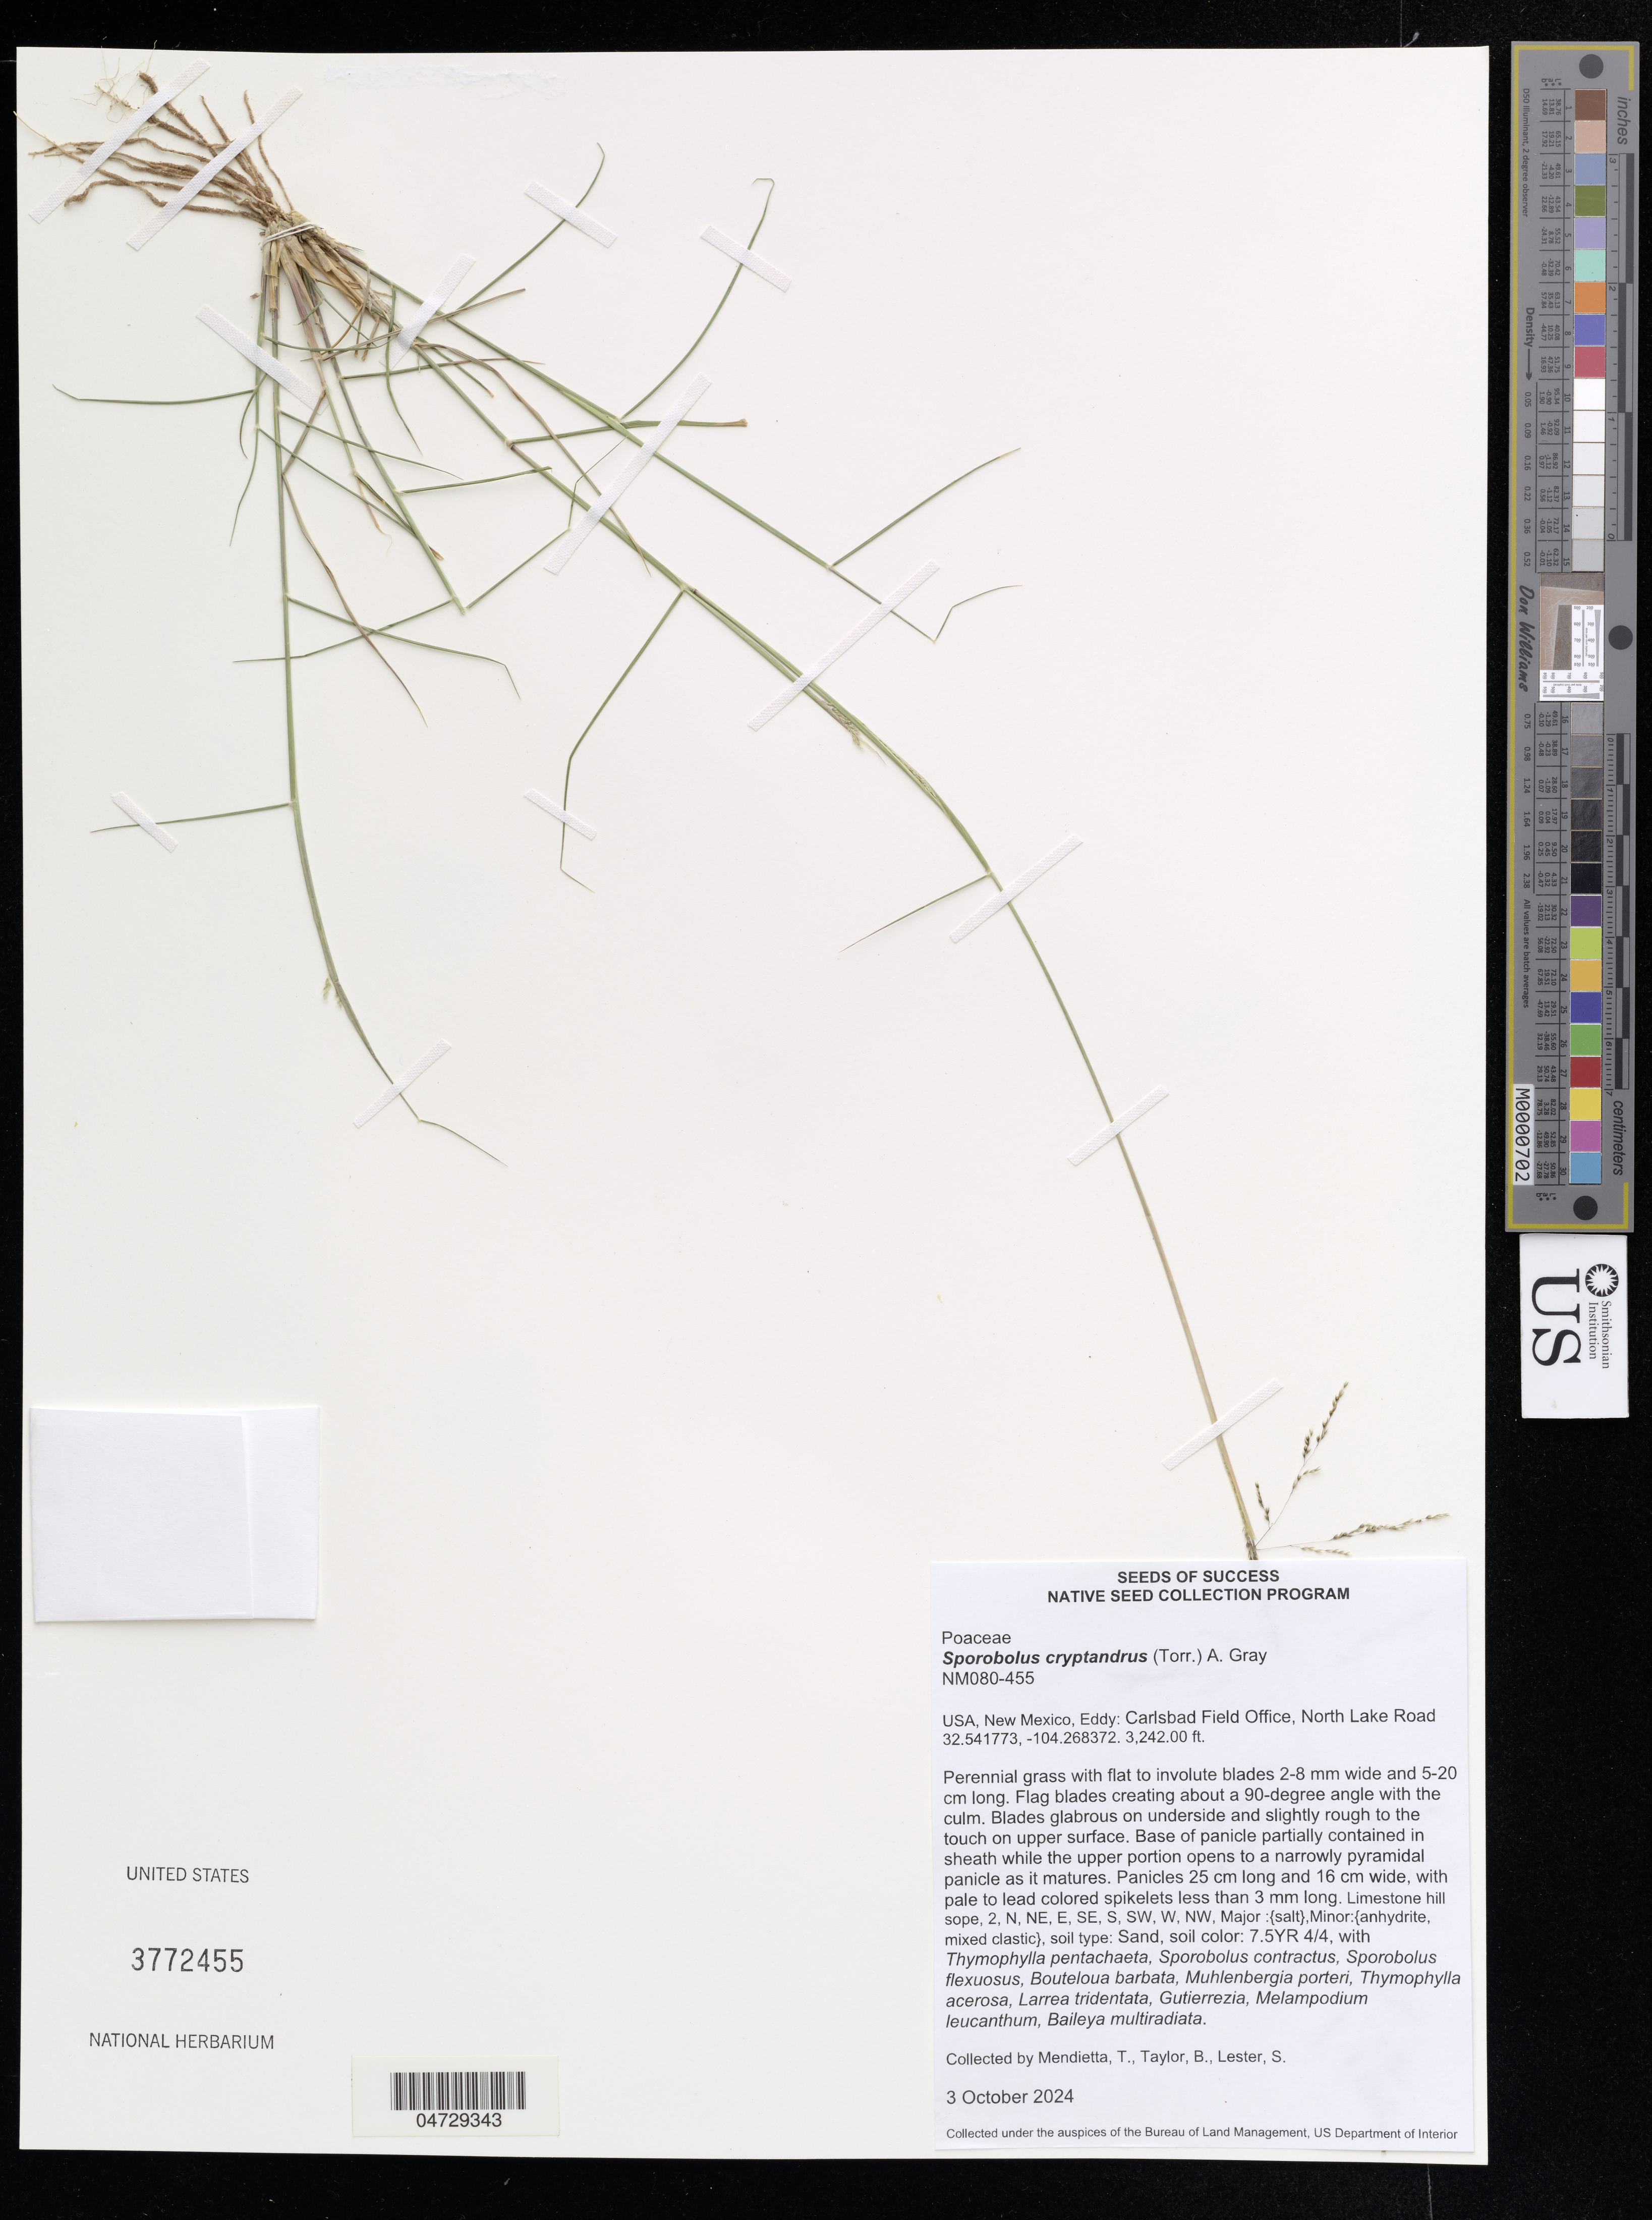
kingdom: Plantae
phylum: Tracheophyta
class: Liliopsida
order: Poales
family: Poaceae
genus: Sporobolus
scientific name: Sporobolus cryptandrus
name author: (Torr.) A. Gray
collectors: T. Mendietta, B. Taylor & S. Lester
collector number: NM080-455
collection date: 2024-10-03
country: United States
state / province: New Mexico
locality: USA, New Mexico, Eddy: Carlsbad Field Office, North Lake Road.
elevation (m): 988.16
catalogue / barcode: US 3772455